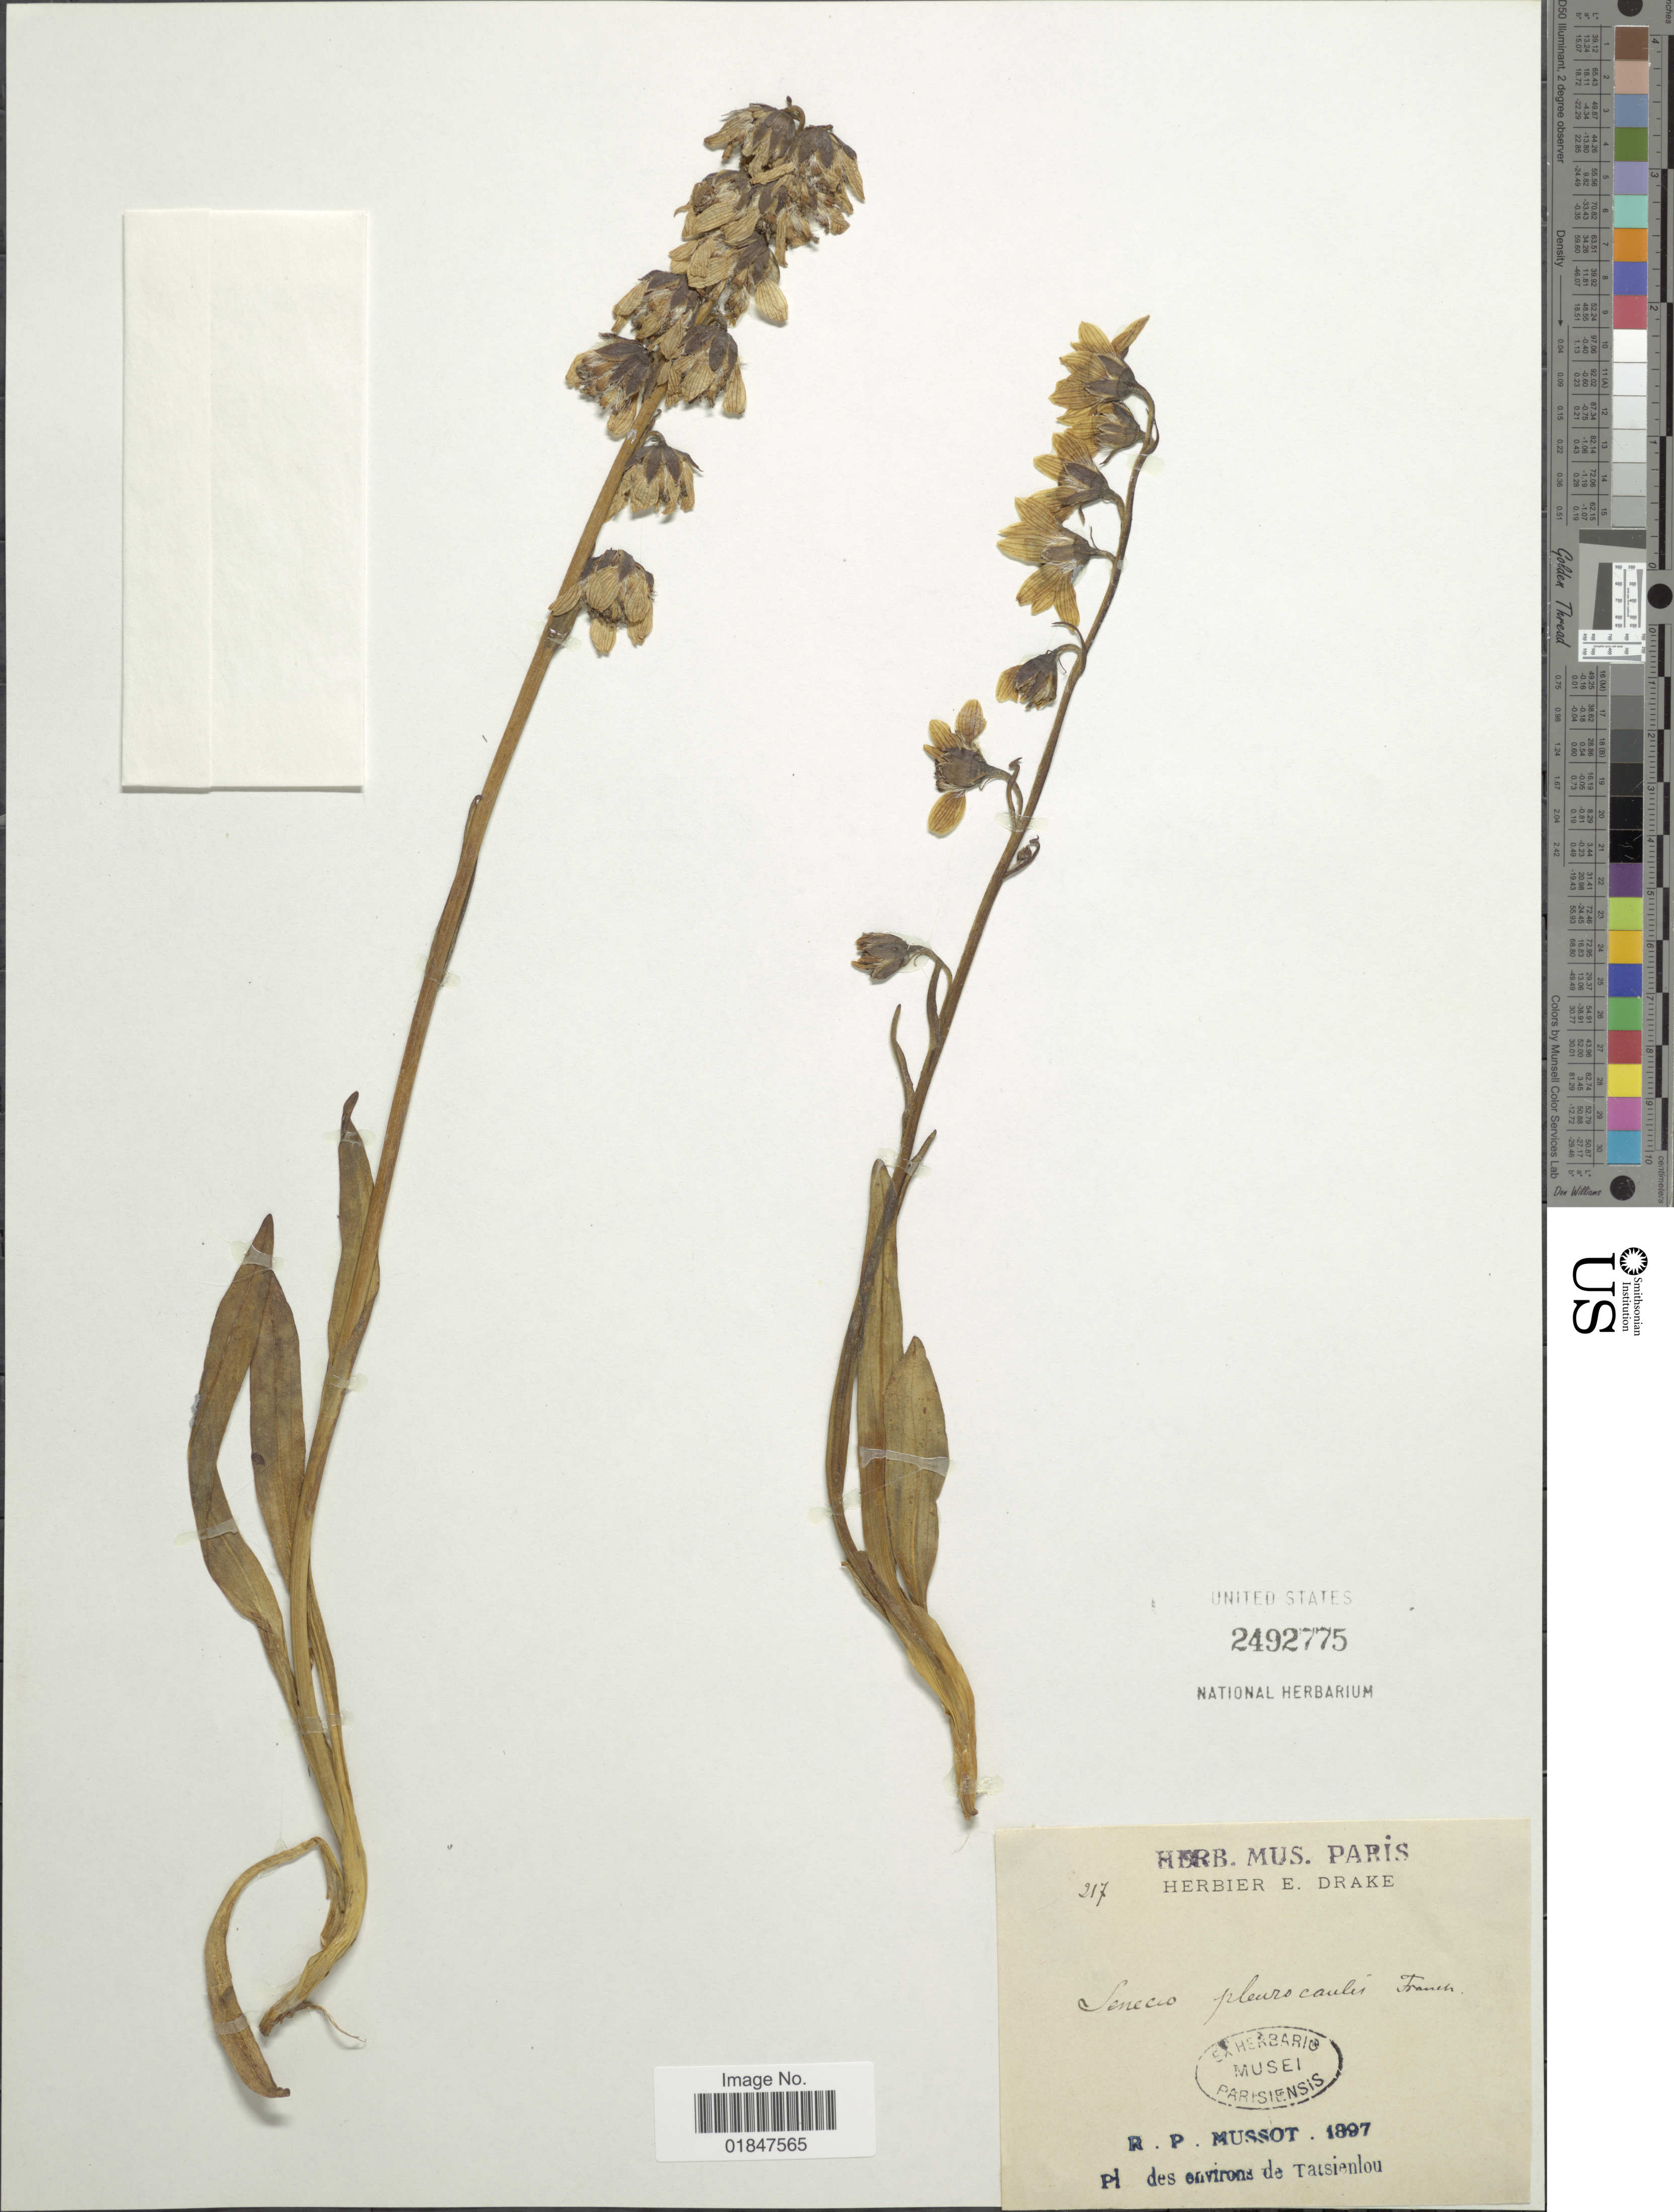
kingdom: Plantae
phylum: Tracheophyta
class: Magnoliopsida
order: Asterales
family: Asteraceae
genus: Ligularia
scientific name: Ligularia pleurocaulis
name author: (Franch.) Hand.-Mazz.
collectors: R. Mussot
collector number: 217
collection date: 1897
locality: Des environs de Tatsienlou [interpreted]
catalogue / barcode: US 2492775